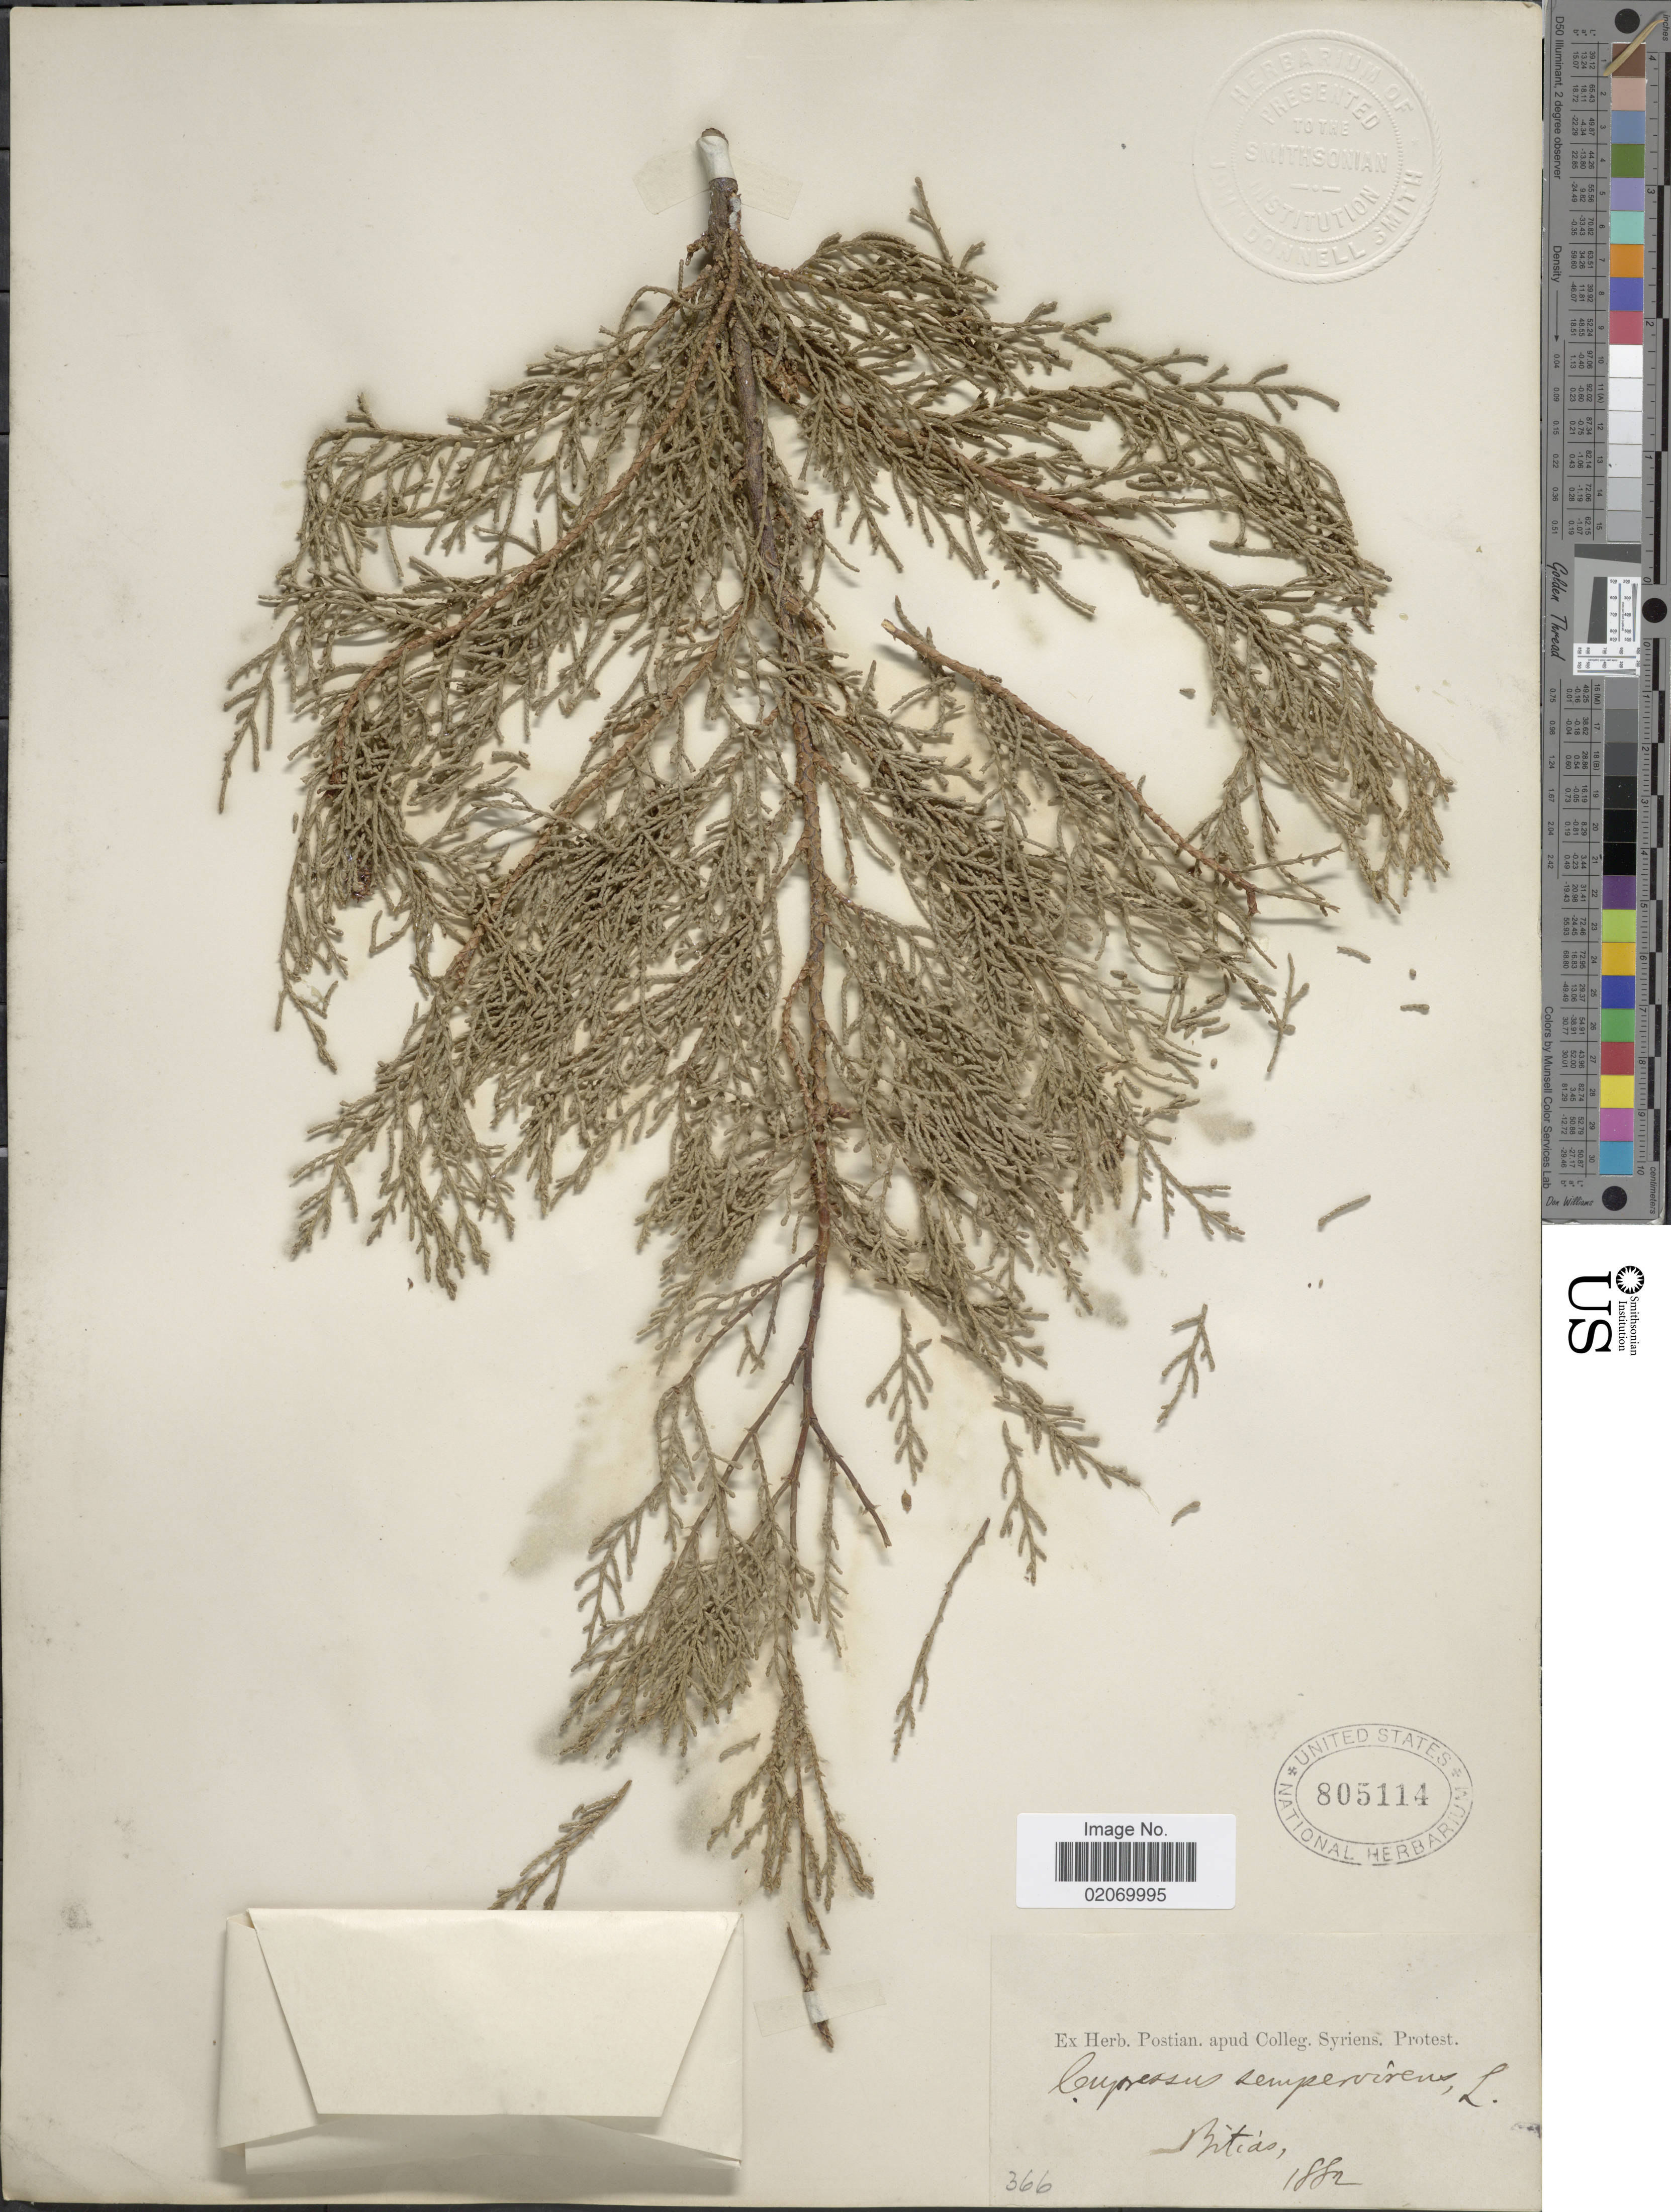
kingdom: Plantae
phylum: Tracheophyta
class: Pinopsida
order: Pinales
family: Cupressaceae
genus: Cupressus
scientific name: Cupressus sempervirens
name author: L.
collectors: ex herb. Postian. apud Colleg. Syriens. Protest. USE "Fannie P. A. Shepard" (10308853) AS PRIMARY COLLECTOR INSTEAD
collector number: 366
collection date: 1822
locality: Bitias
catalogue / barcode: US 805114